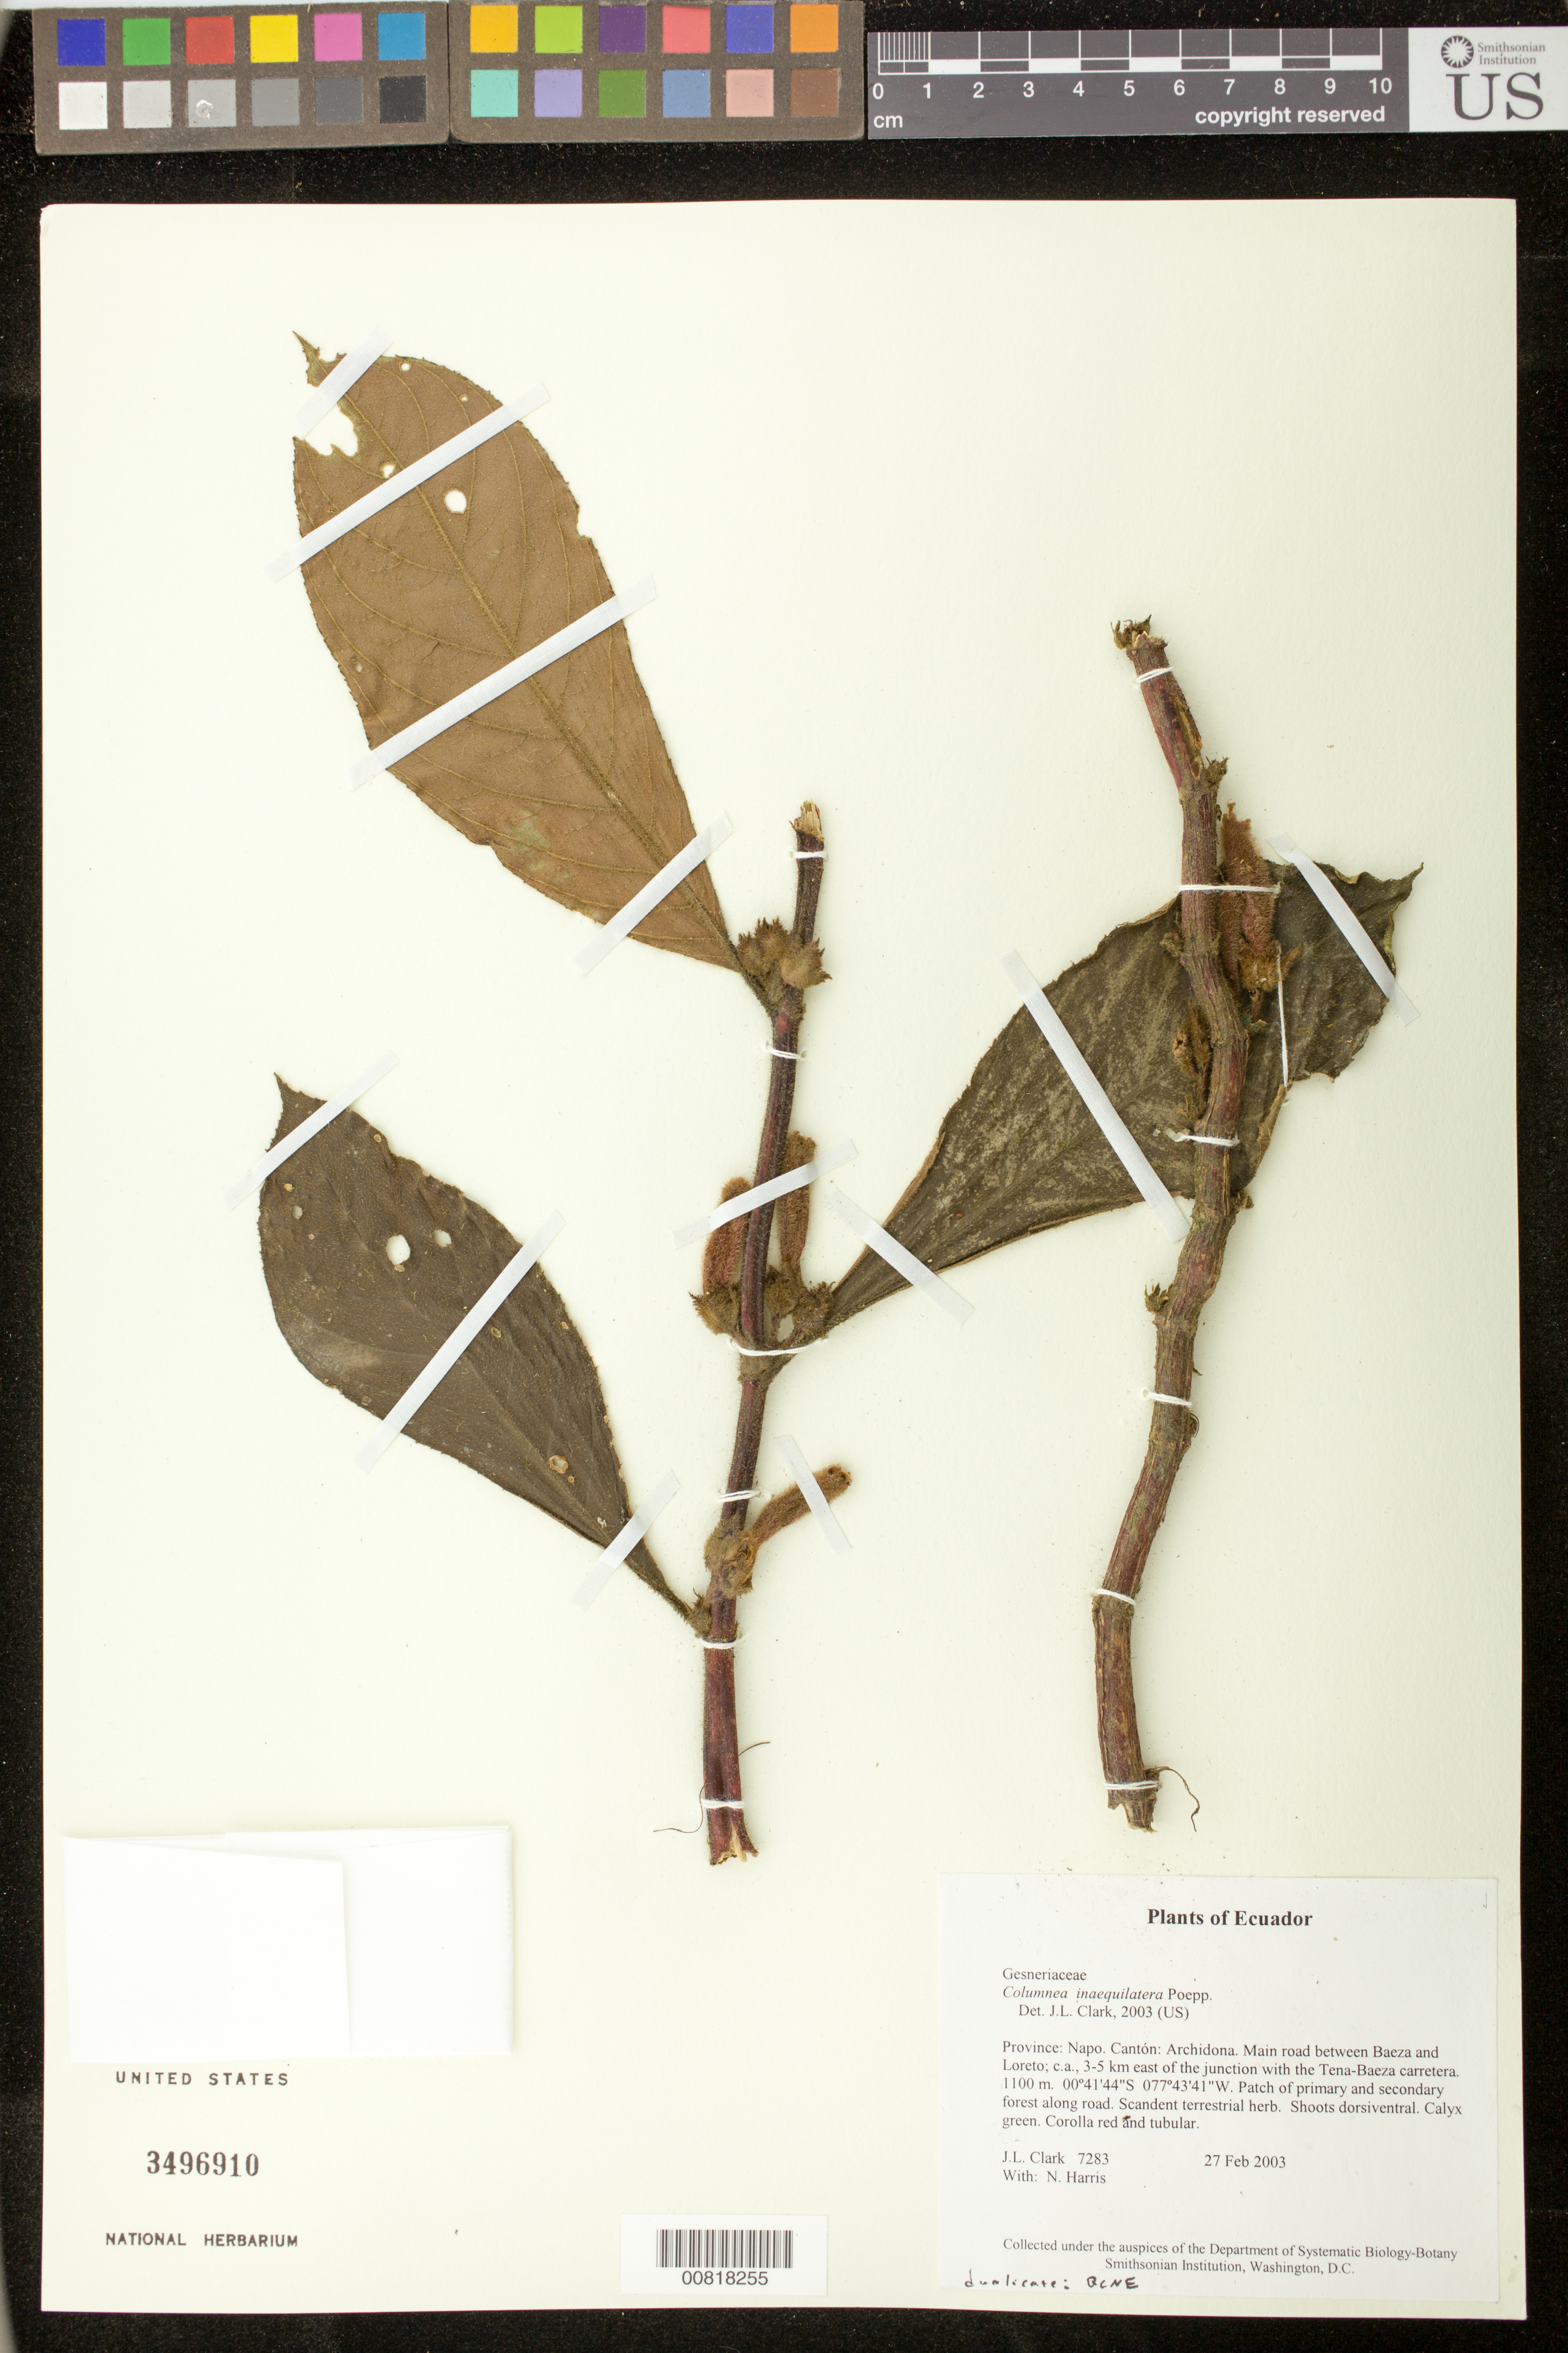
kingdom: Plantae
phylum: Tracheophyta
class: Magnoliopsida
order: Lamiales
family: Gesneriaceae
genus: Columnea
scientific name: Columnea inaequilatera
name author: Poepp.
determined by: Clark, J. L., (SEL), The Marie Selby Botanical Garden (UNITED STATES)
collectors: J. L. Clark & N. Harris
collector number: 7283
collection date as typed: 27 Feb 2003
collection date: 2003-02-27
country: Ecuador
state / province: Napo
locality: Archidona. Main road between Baeza and Loreto; c.a., 3-5 km east of the junction with the Tena-Baeza carretera.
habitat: Patch of primary and secondary forest along road.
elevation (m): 1100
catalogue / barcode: US 3496910